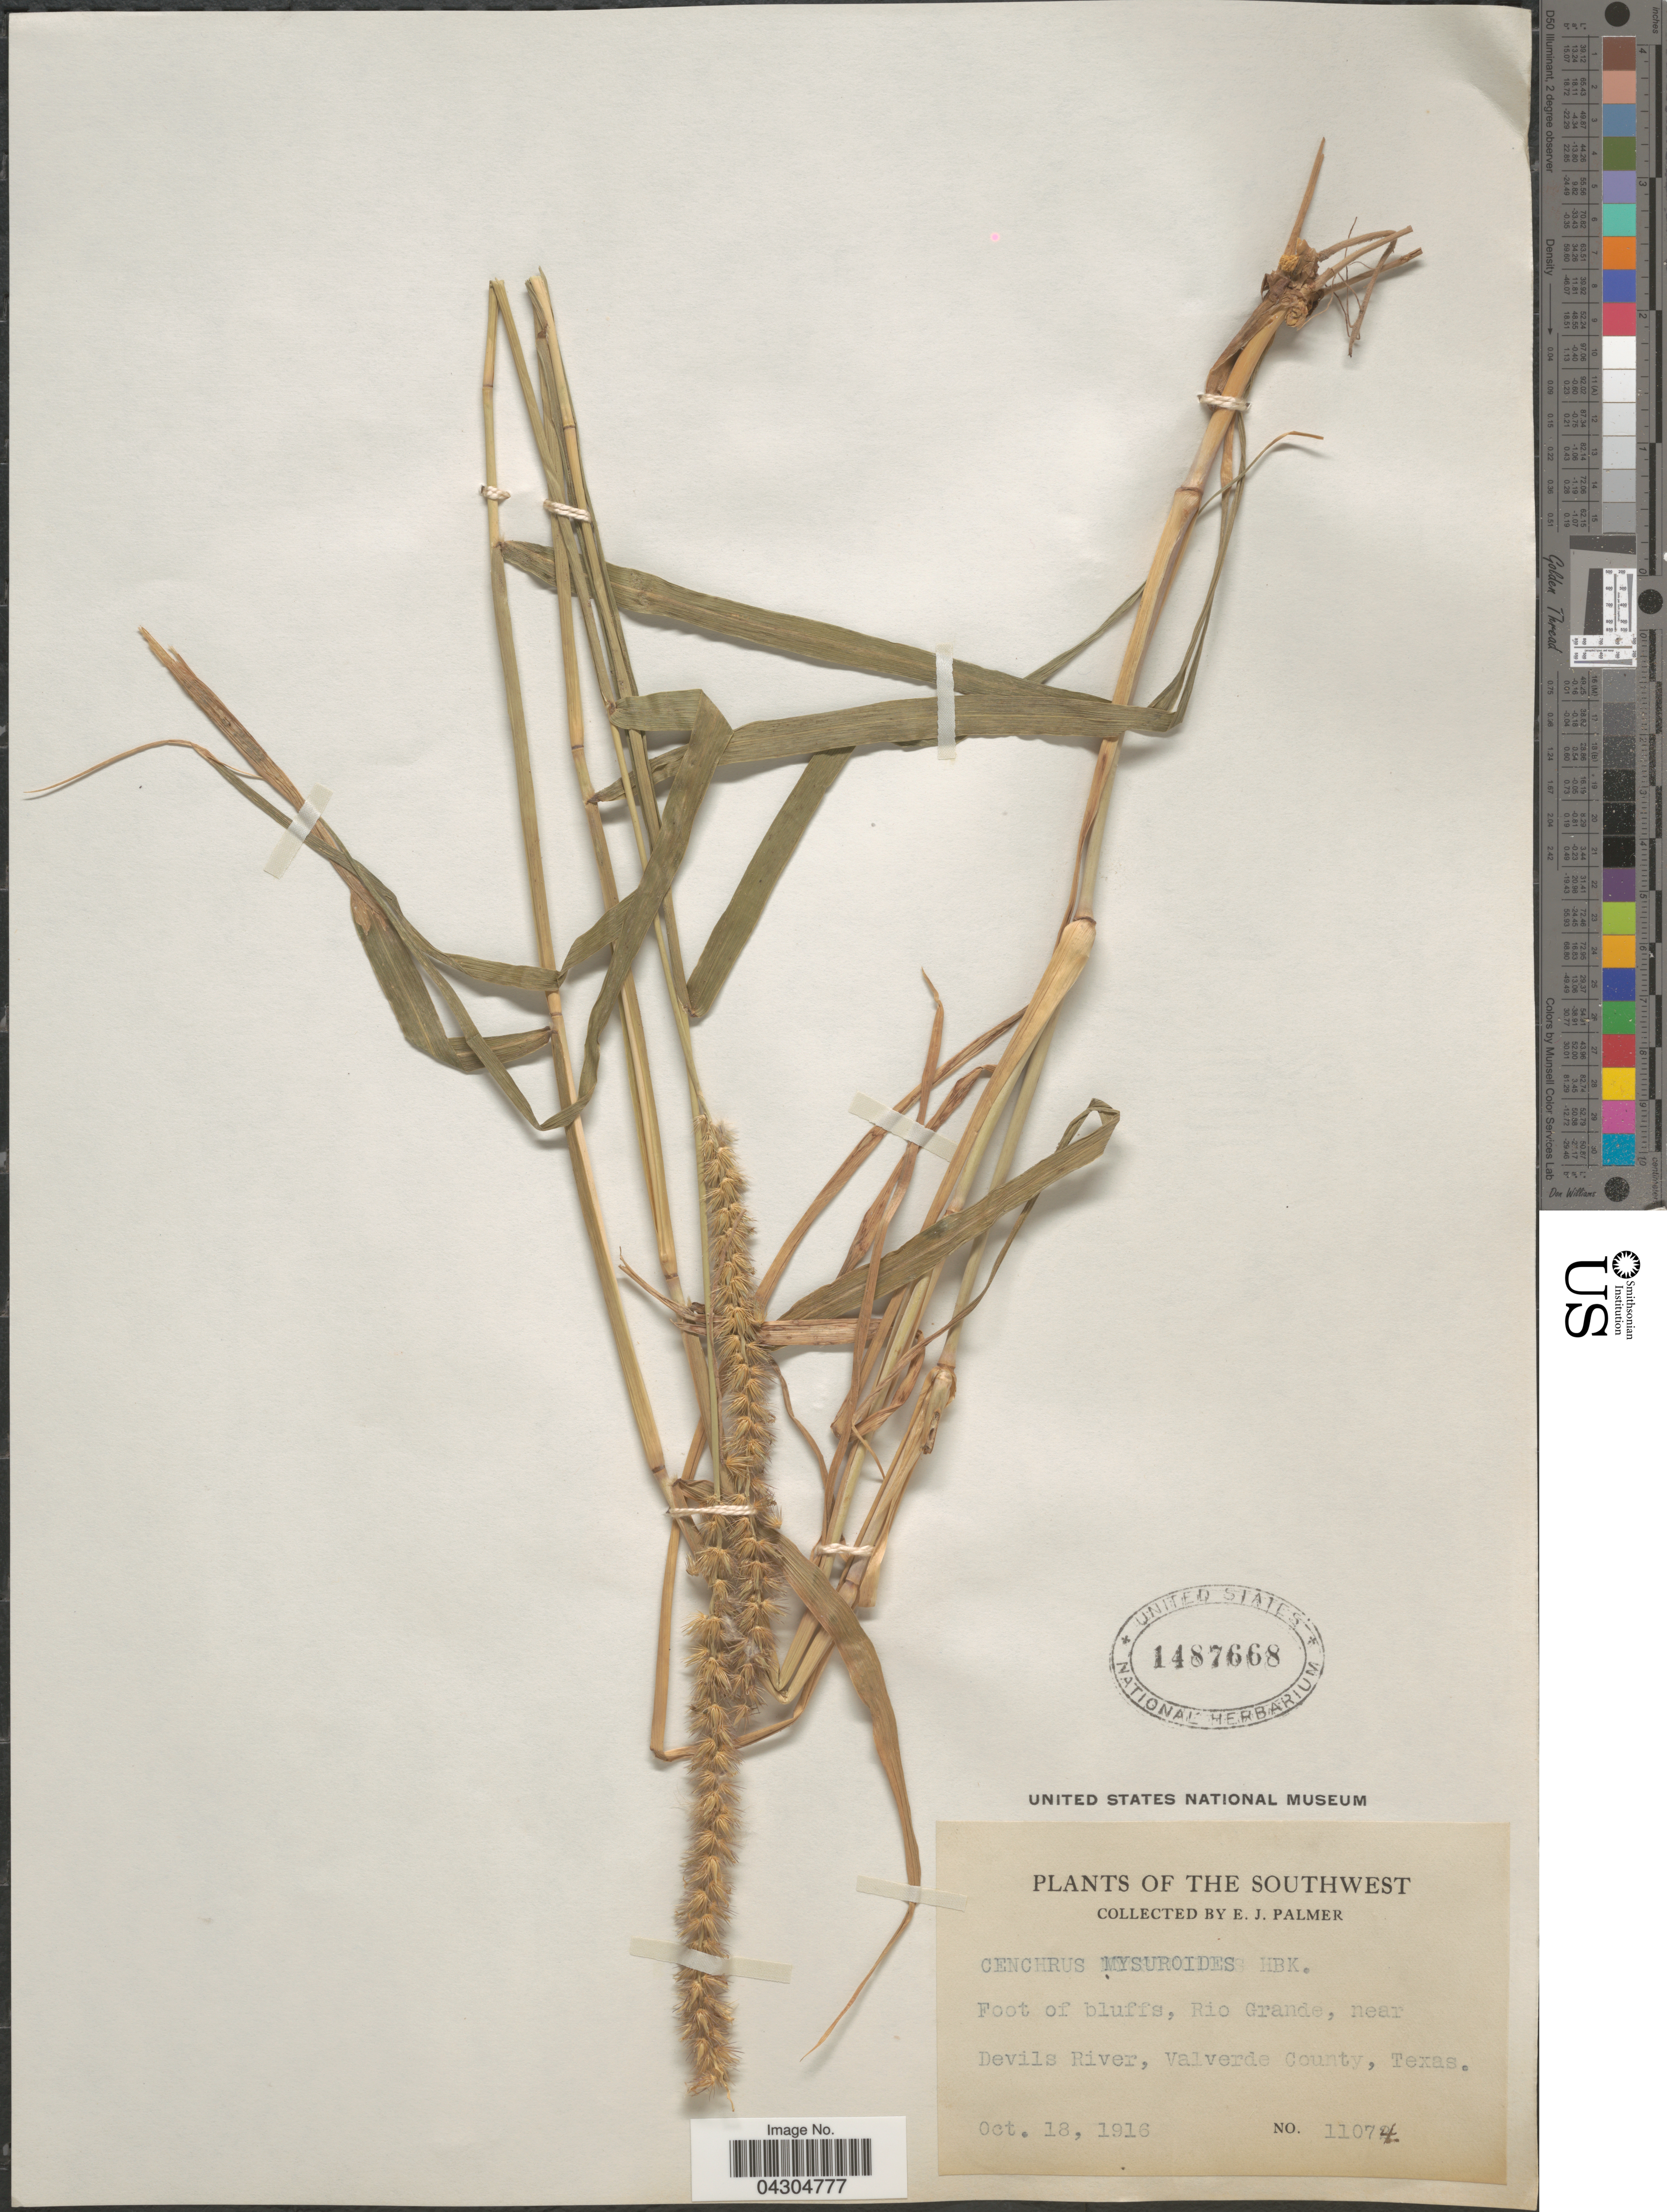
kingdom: Plantae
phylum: Tracheophyta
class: Liliopsida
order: Poales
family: Poaceae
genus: Cenchrus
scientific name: Cenchrus myosuroides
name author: Kunth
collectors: E. J. Palmer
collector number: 11074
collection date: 1916-10-18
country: United States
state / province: Texas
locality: The Southwest. Foot of bluffs, Rio Grande, near Devils River, Valverde County.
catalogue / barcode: US 1487668